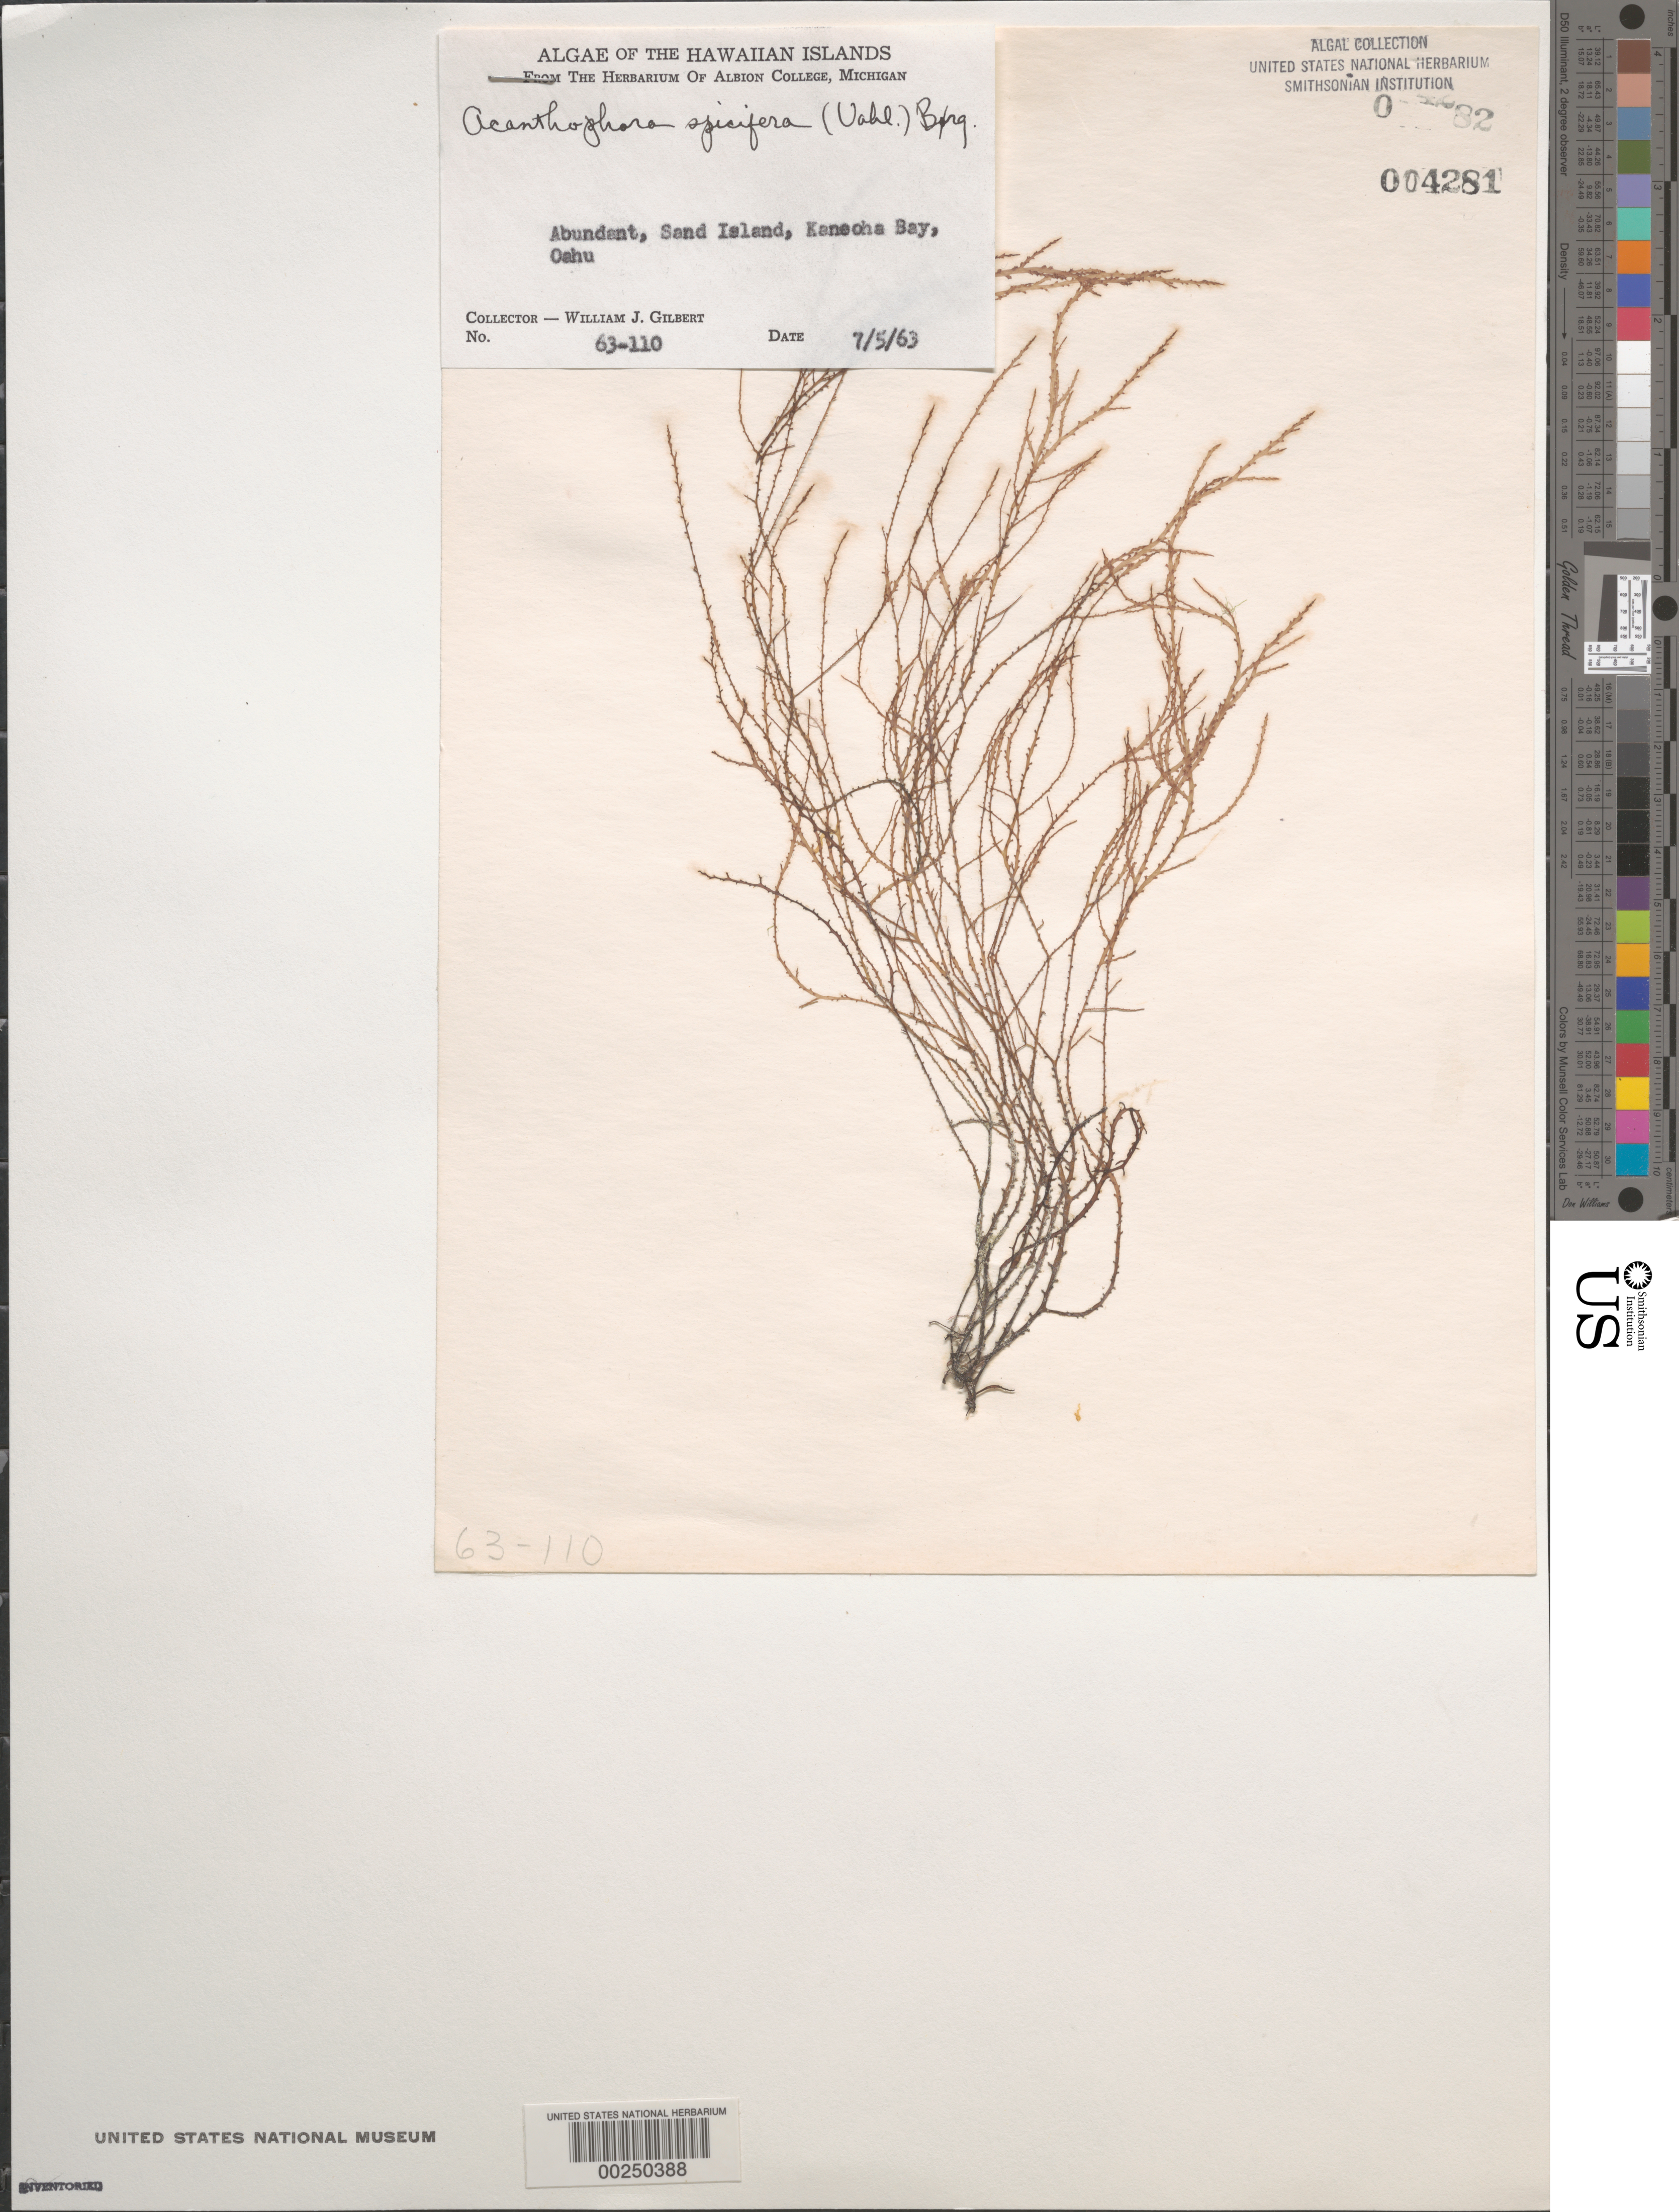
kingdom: Plantae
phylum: Rhodophyta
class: Florideophyceae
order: Ceramiales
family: Rhodomelaceae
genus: Acanthophora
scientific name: Acanthophora spicifera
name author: (Vahl) Børgesen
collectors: W. J. Gilbert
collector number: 63-110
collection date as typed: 05 Jul 1963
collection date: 1963-07-05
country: United States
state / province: Hawaii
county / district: Honolulu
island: Oahu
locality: Kaneohe Bay, Sand Island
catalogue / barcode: US 4281